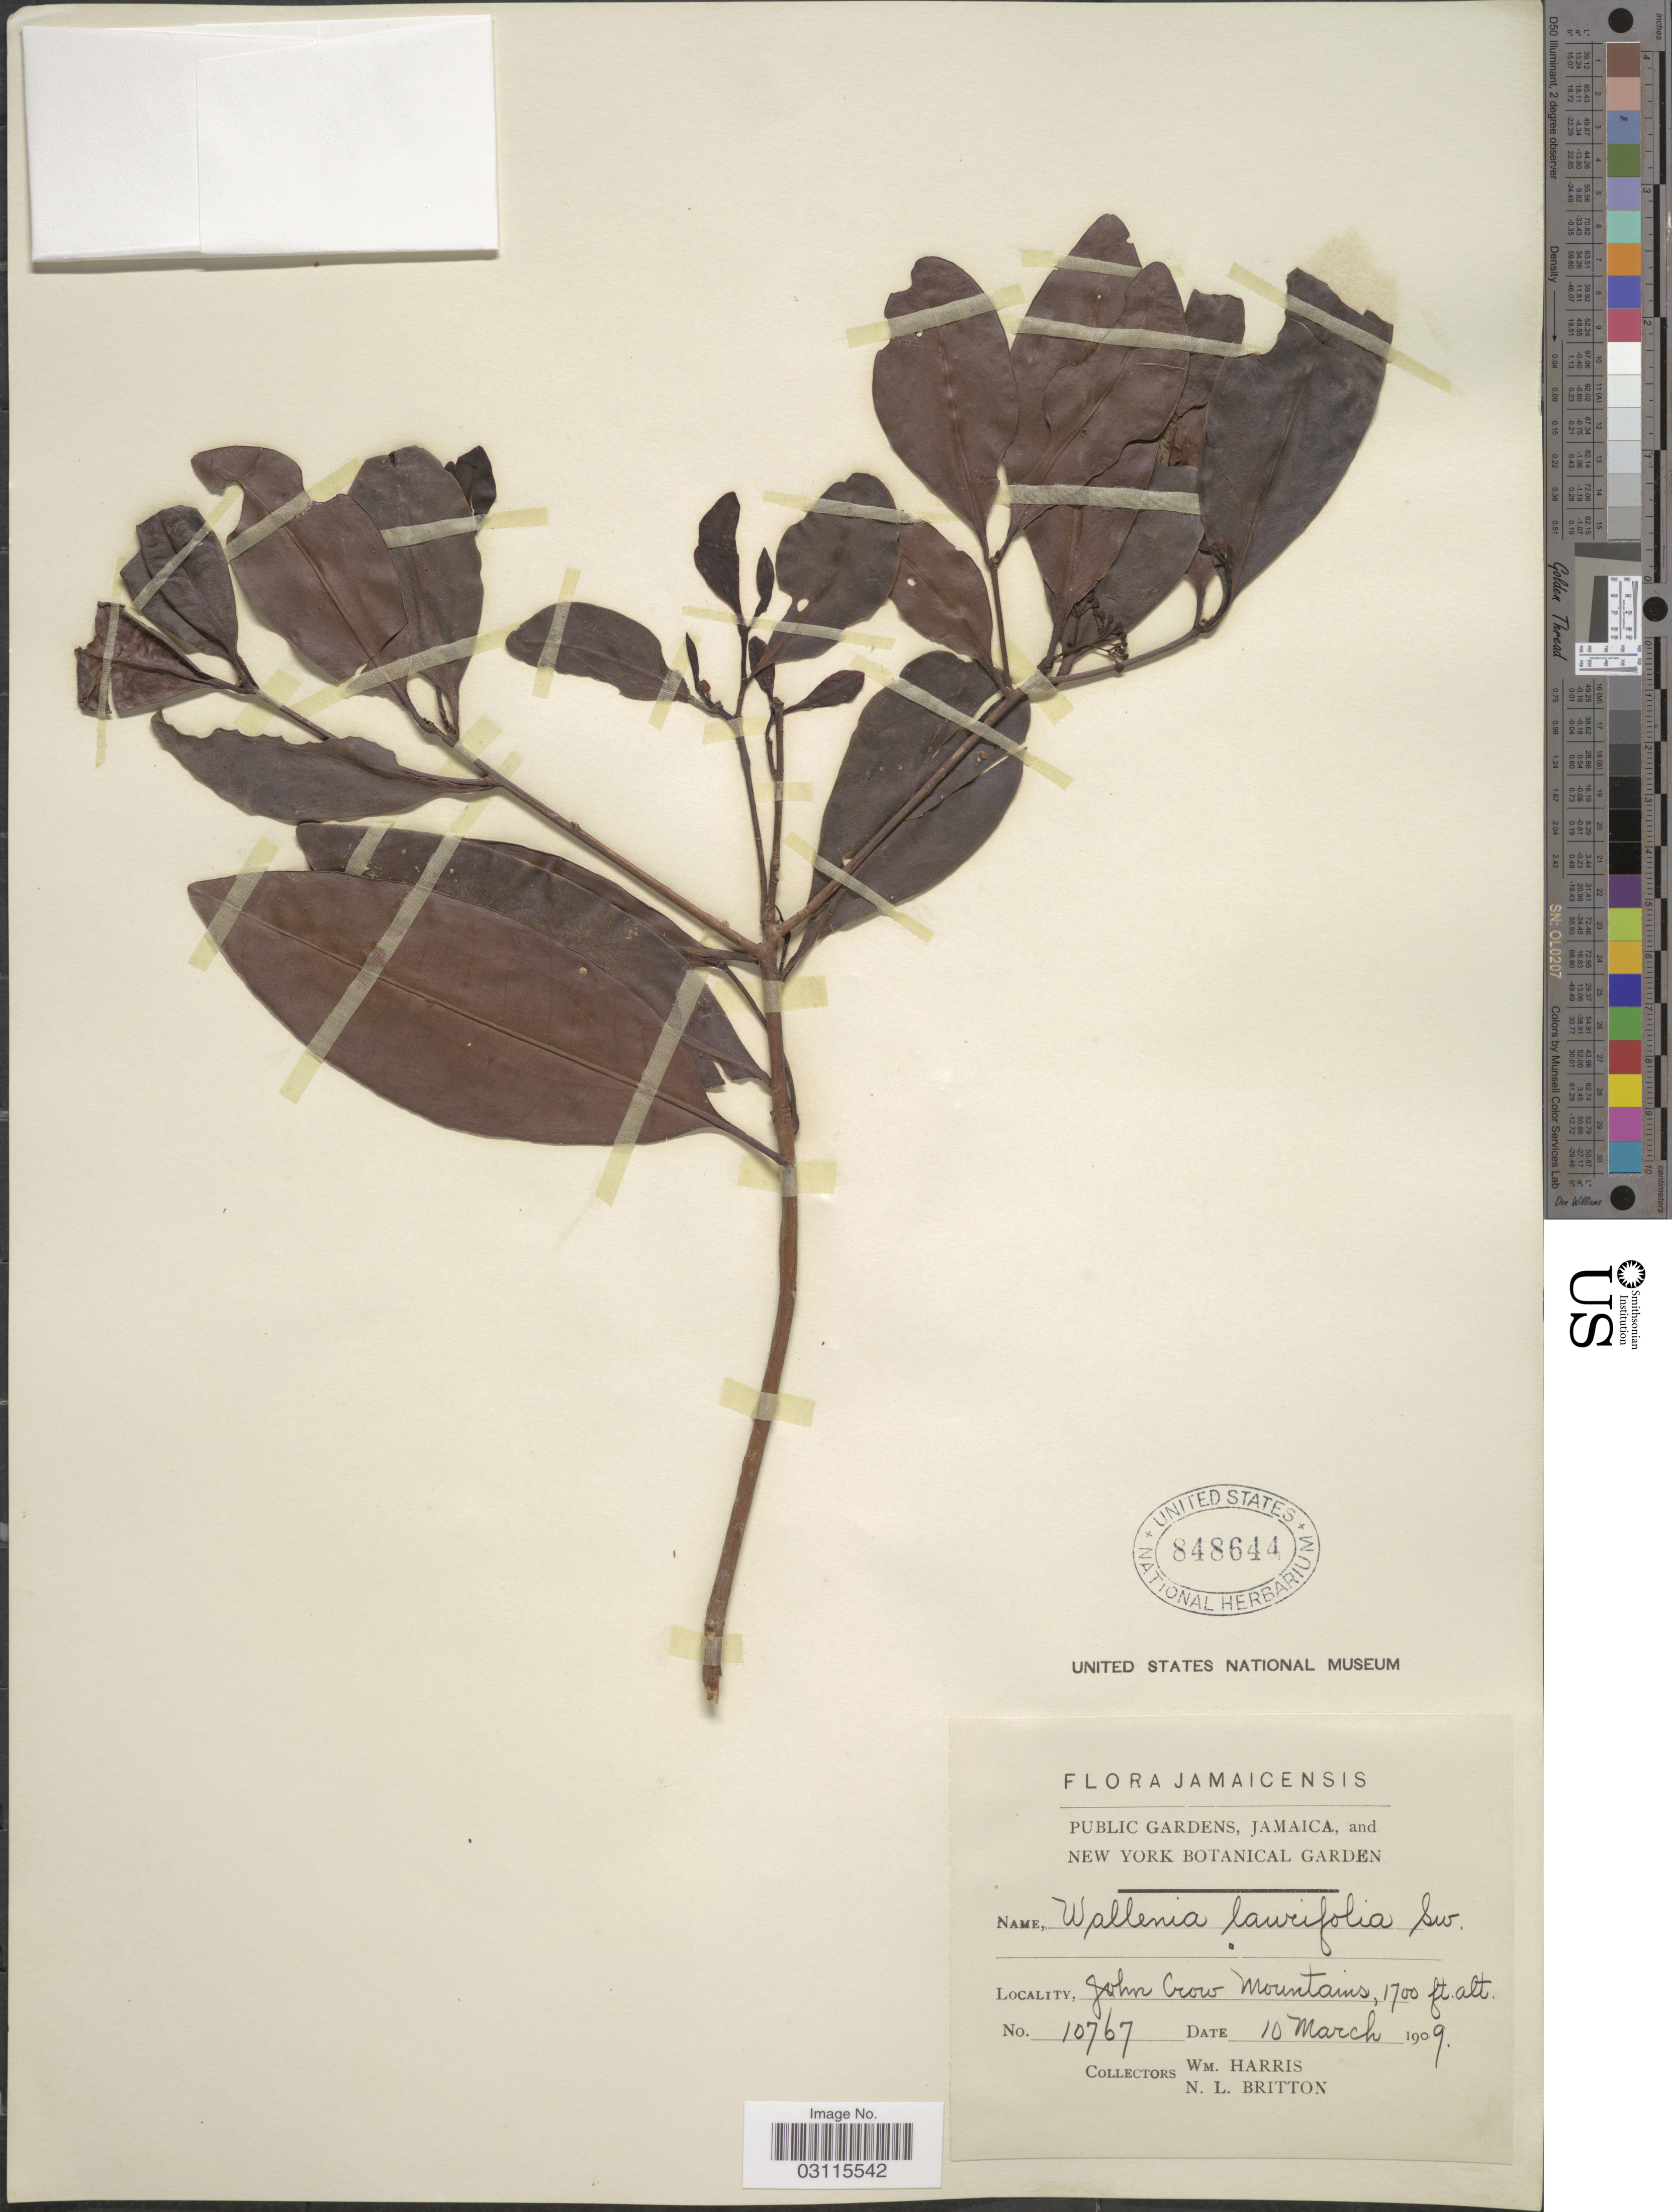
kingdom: Plantae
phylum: Tracheophyta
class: Magnoliopsida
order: Ericales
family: Primulaceae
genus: Wallenia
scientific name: Wallenia laurifolia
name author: Sw.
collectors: W. H. Harris & N. Britton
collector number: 10767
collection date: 1909-03-10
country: Jamaica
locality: Jamaicensis. John Crow Mountains.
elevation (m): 518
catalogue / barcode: US 848644